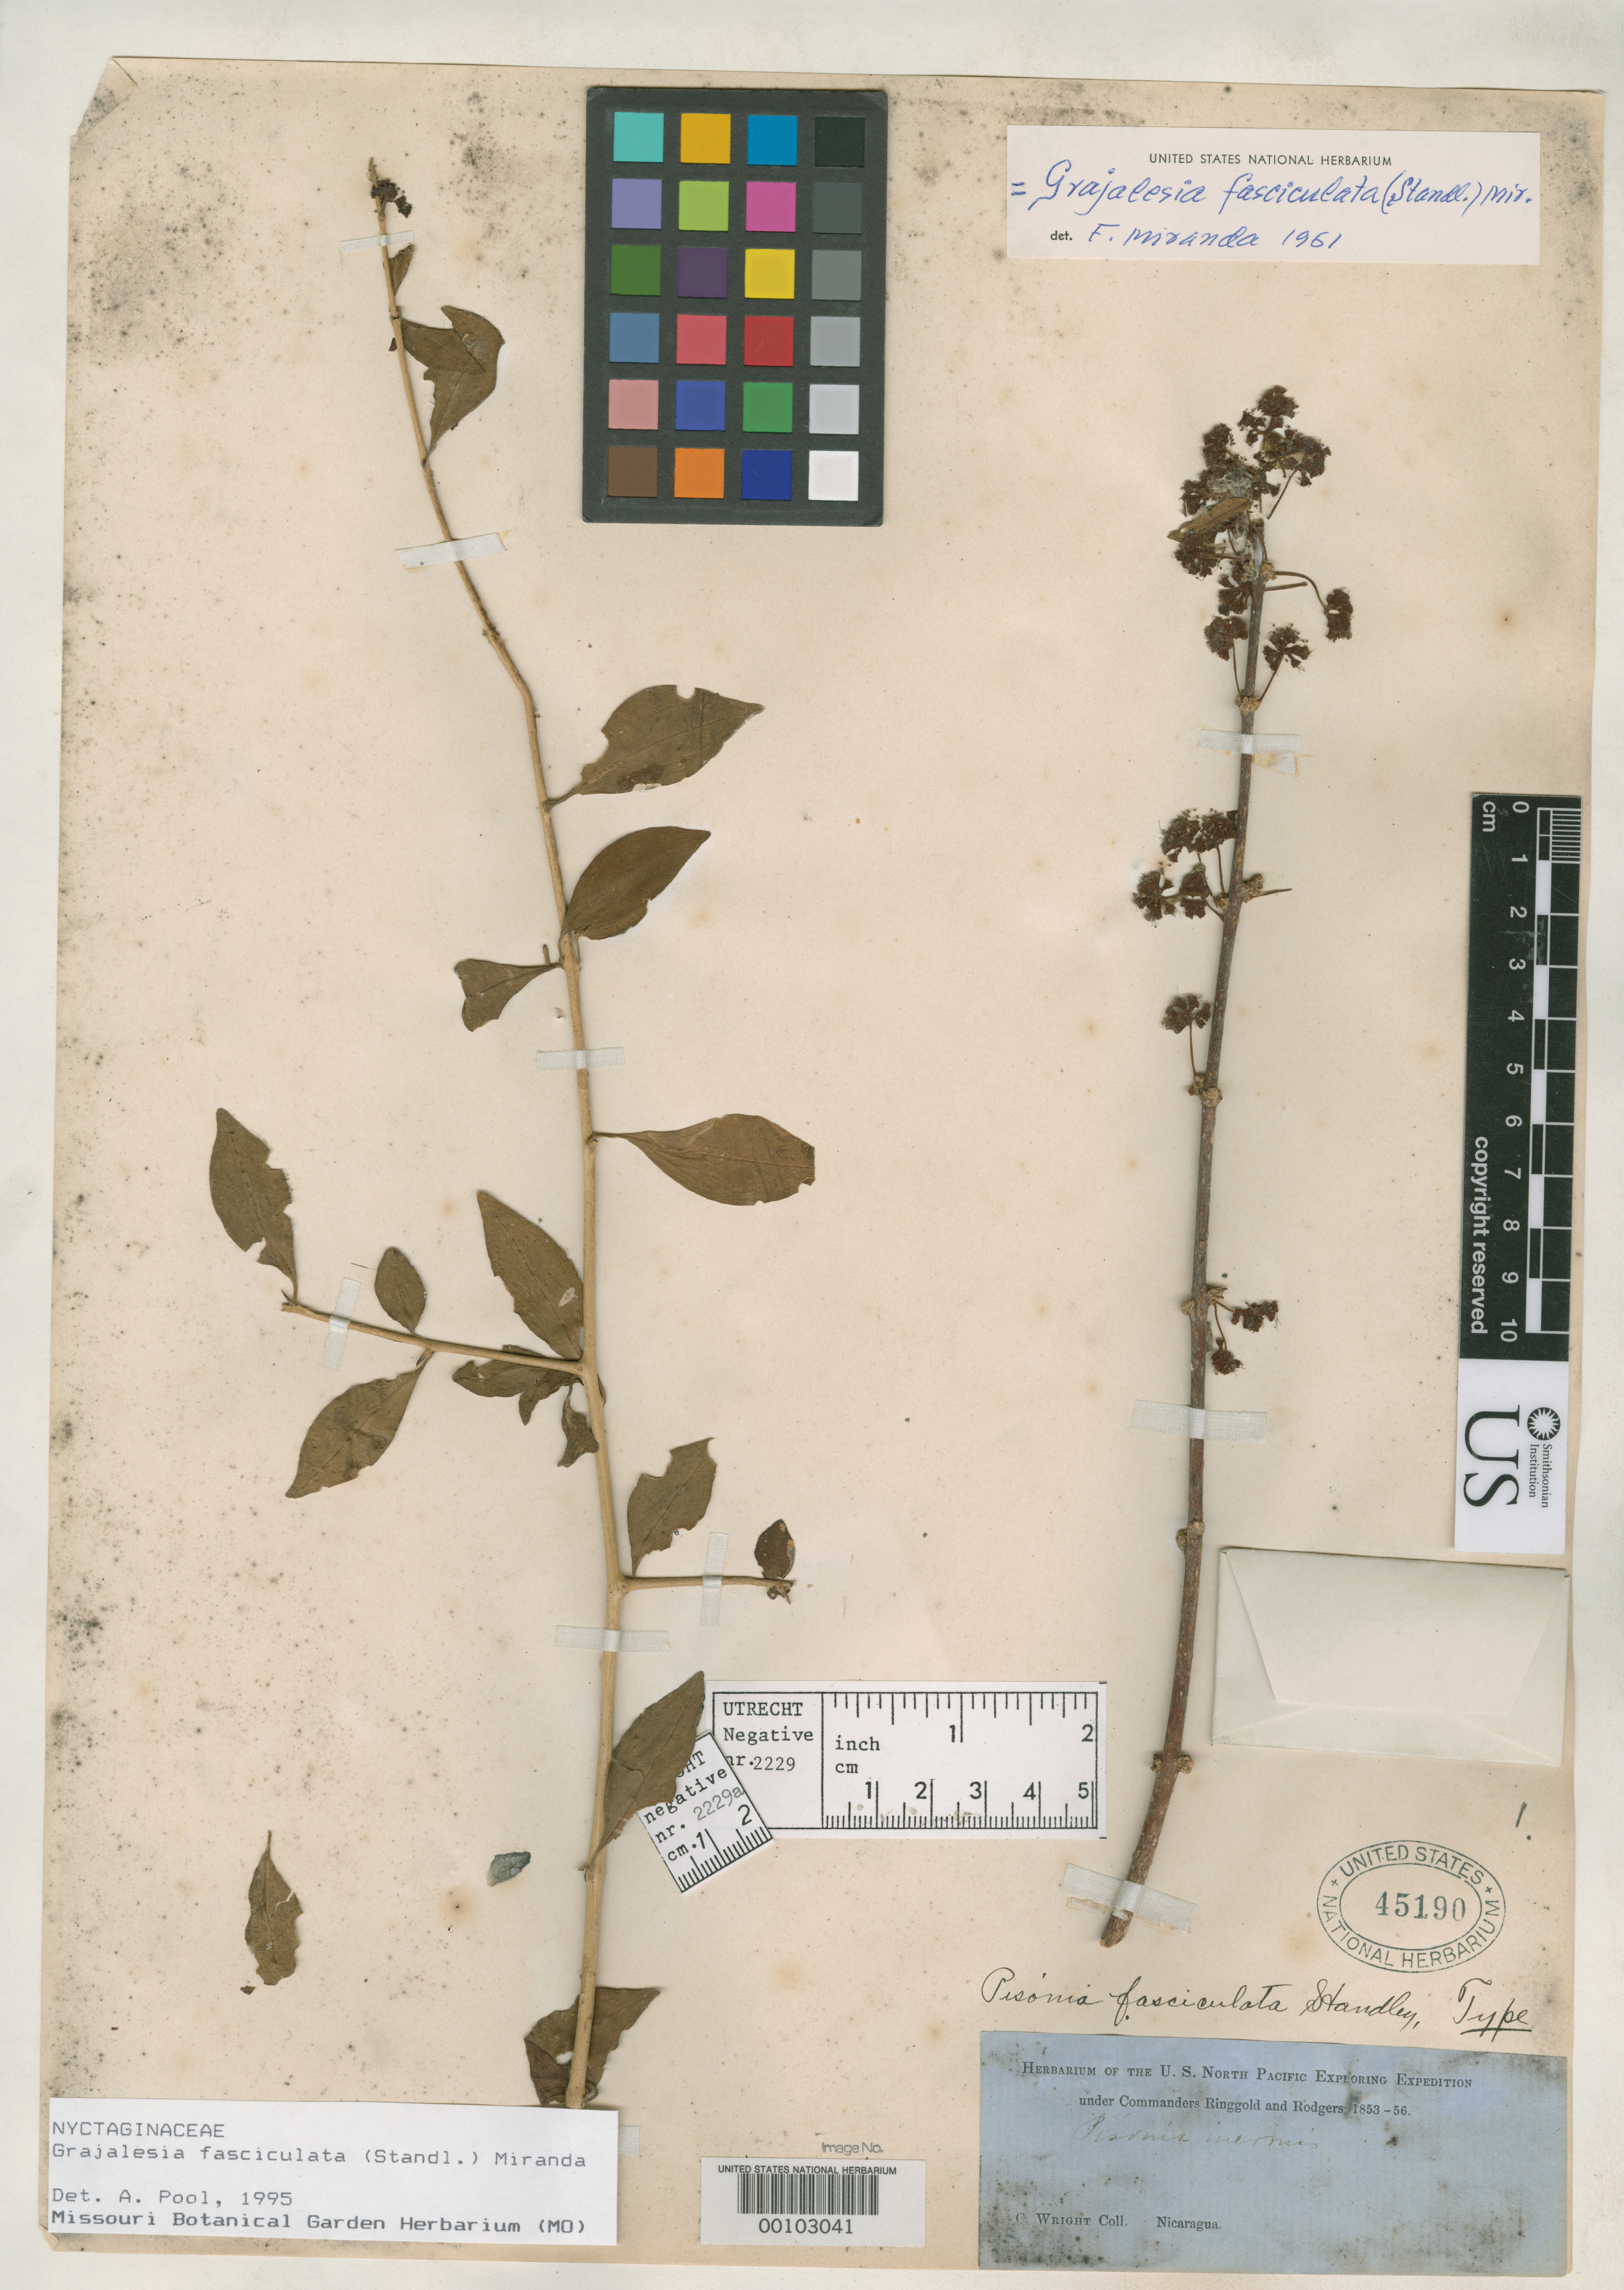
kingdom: Plantae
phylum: Tracheophyta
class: Magnoliopsida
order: Caryophyllales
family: Nyctaginaceae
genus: Pisonia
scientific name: Pisonia fasciculata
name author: Standl.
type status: Holotype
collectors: C. Wright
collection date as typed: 1853 to -- --- 1856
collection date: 1853/1856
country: Nicaragua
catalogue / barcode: US 45190